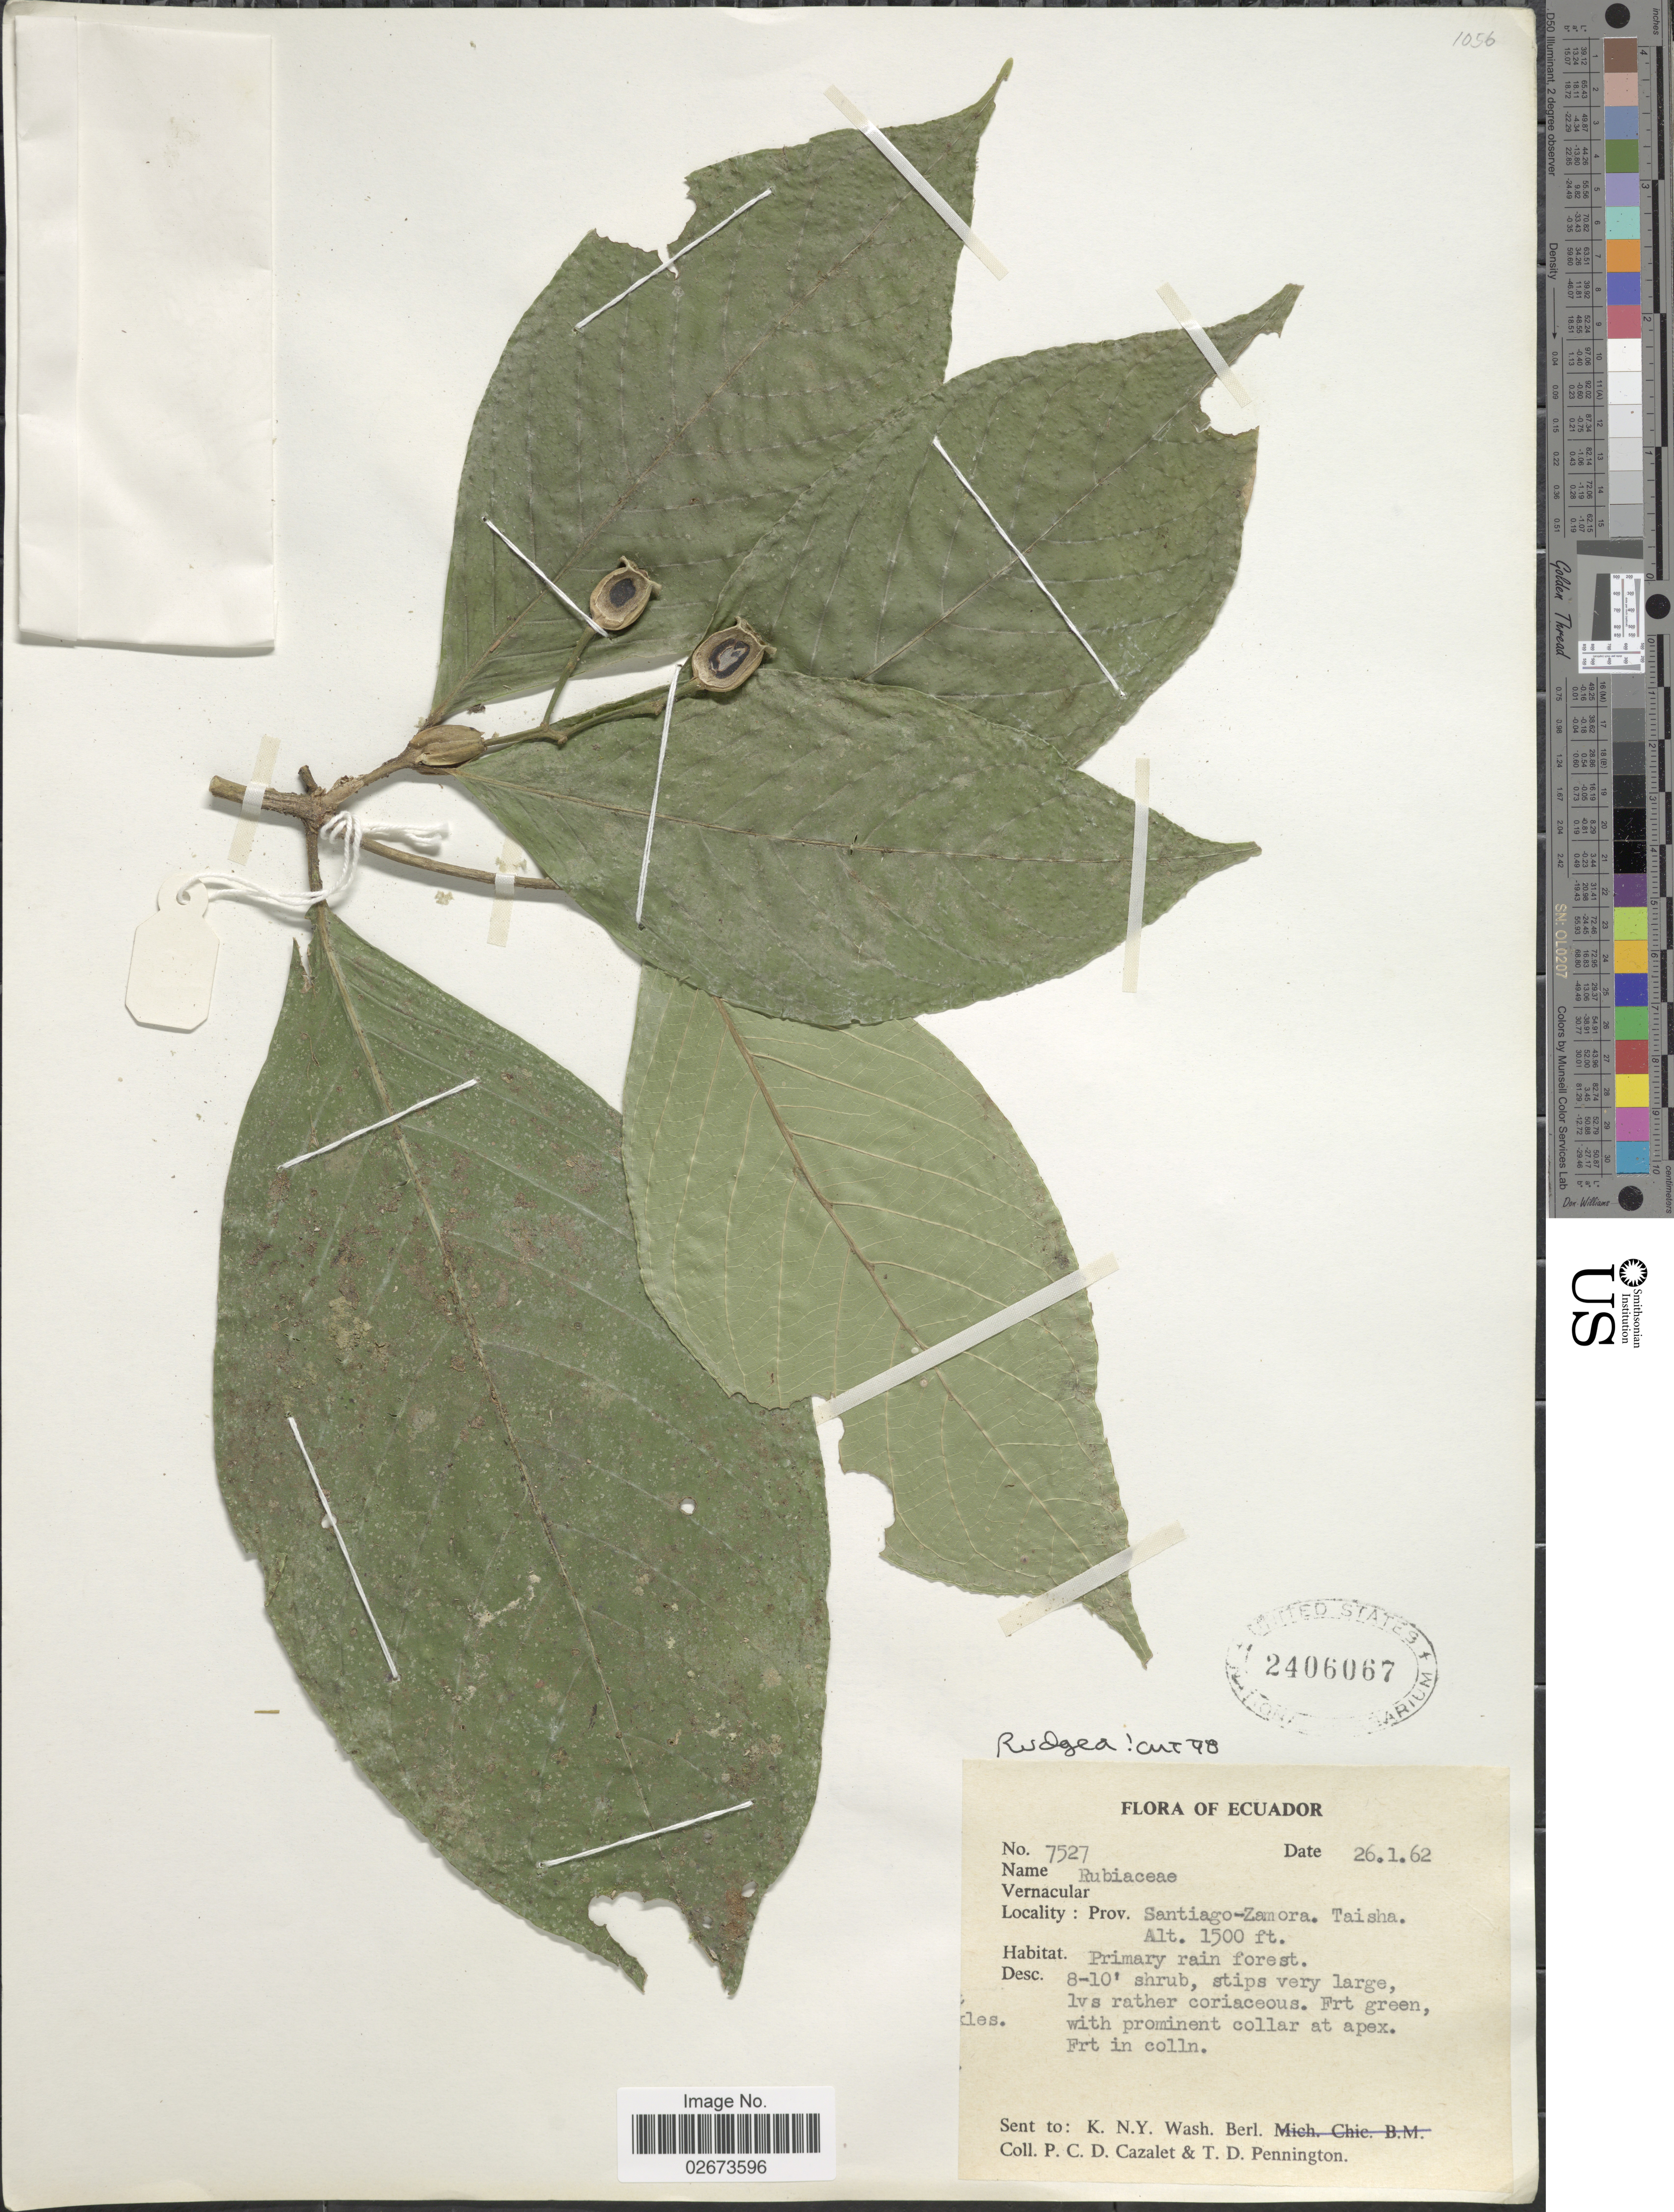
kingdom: Plantae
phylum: Tracheophyta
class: Magnoliopsida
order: Gentianales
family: Rubiaceae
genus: Rudgea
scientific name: Rudgea sp.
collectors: P. C. D. Cazalet & T. D. Pennington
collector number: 7527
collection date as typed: Transcribed d/m/y: 26/1/62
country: Ecuador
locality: Prov. Santiago-Zamora, Taisha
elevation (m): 457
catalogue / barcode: US 2406067